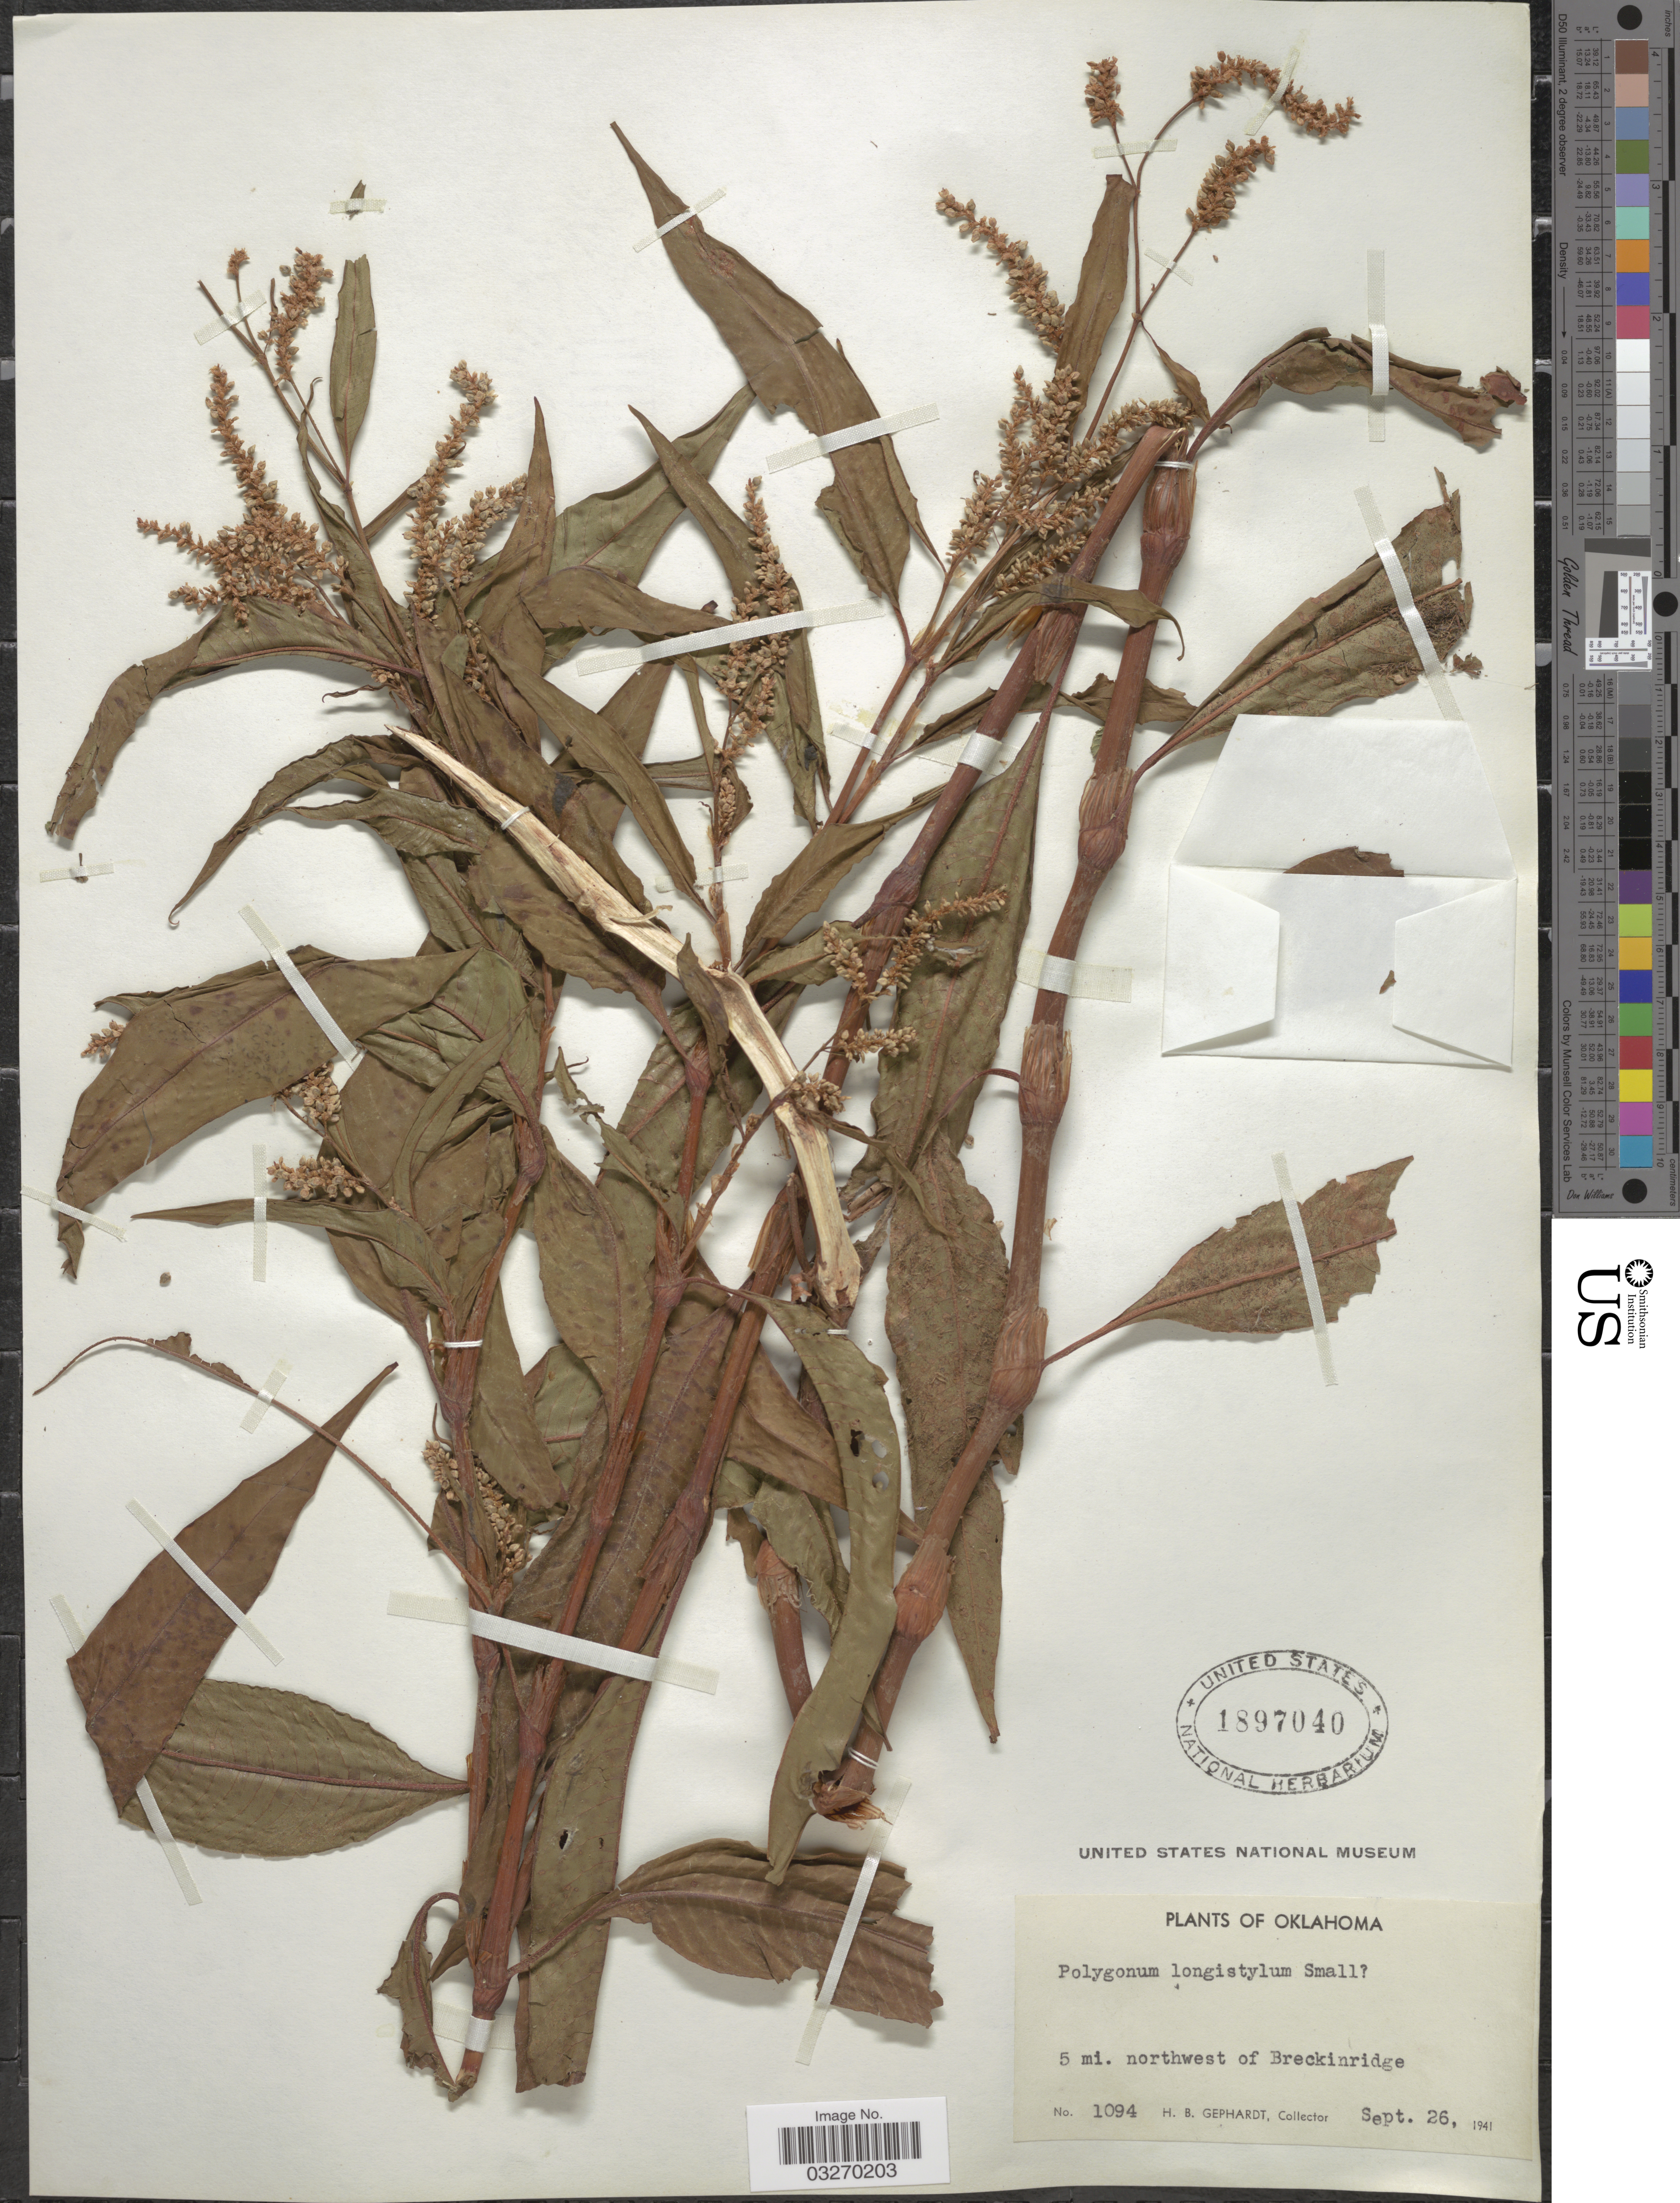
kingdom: Plantae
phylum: Tracheophyta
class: Magnoliopsida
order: Caryophyllales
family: Polygonaceae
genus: Persicaria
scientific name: Persicaria lapathifolia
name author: (L.) Delarbre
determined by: Atha, D. E.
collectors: H. Gephardt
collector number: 1094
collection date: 1941-09-26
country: United States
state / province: Oklahoma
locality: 5 mi. northwest of Breckinridge.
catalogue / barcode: US 1897040